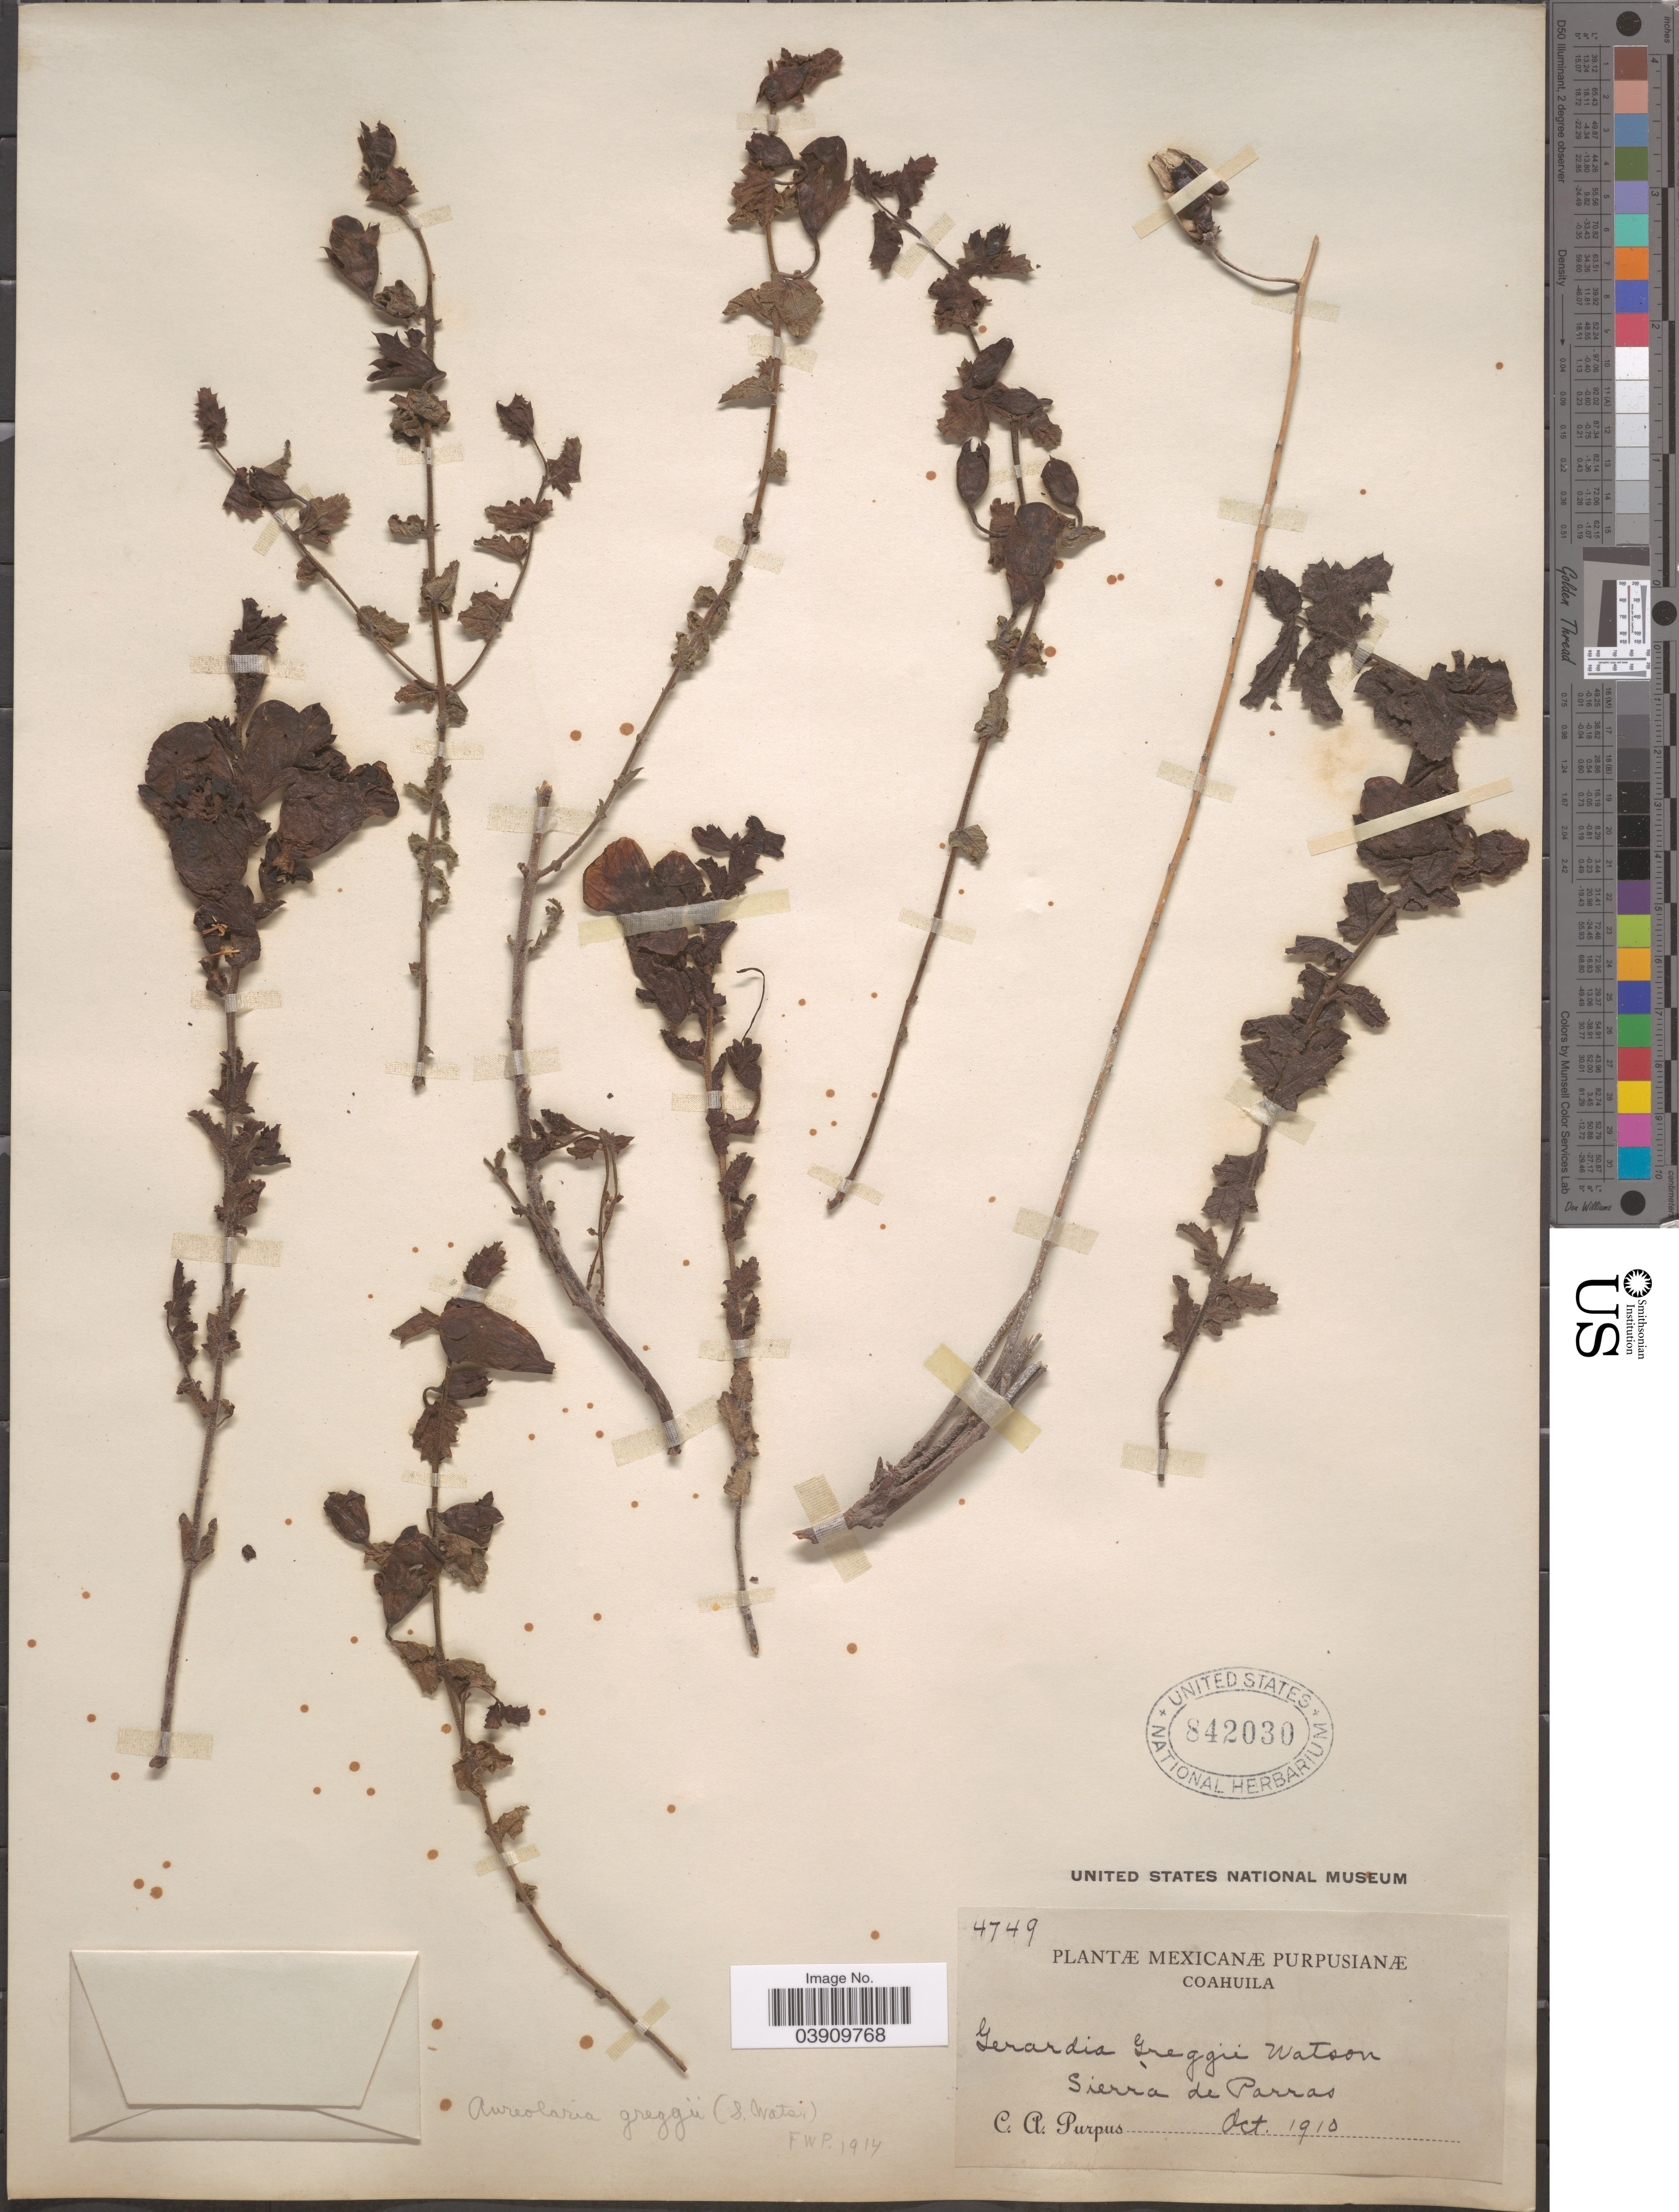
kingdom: Plantae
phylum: Tracheophyta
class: Magnoliopsida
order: Lamiales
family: Orobanchaceae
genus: Aureolaria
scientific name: Aureolaria greggii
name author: (S. Watson) Pennell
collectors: C. A. Purpus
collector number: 4749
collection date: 1910-10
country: Mexico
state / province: Coahuila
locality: Sierra de Parras.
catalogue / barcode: US 842030